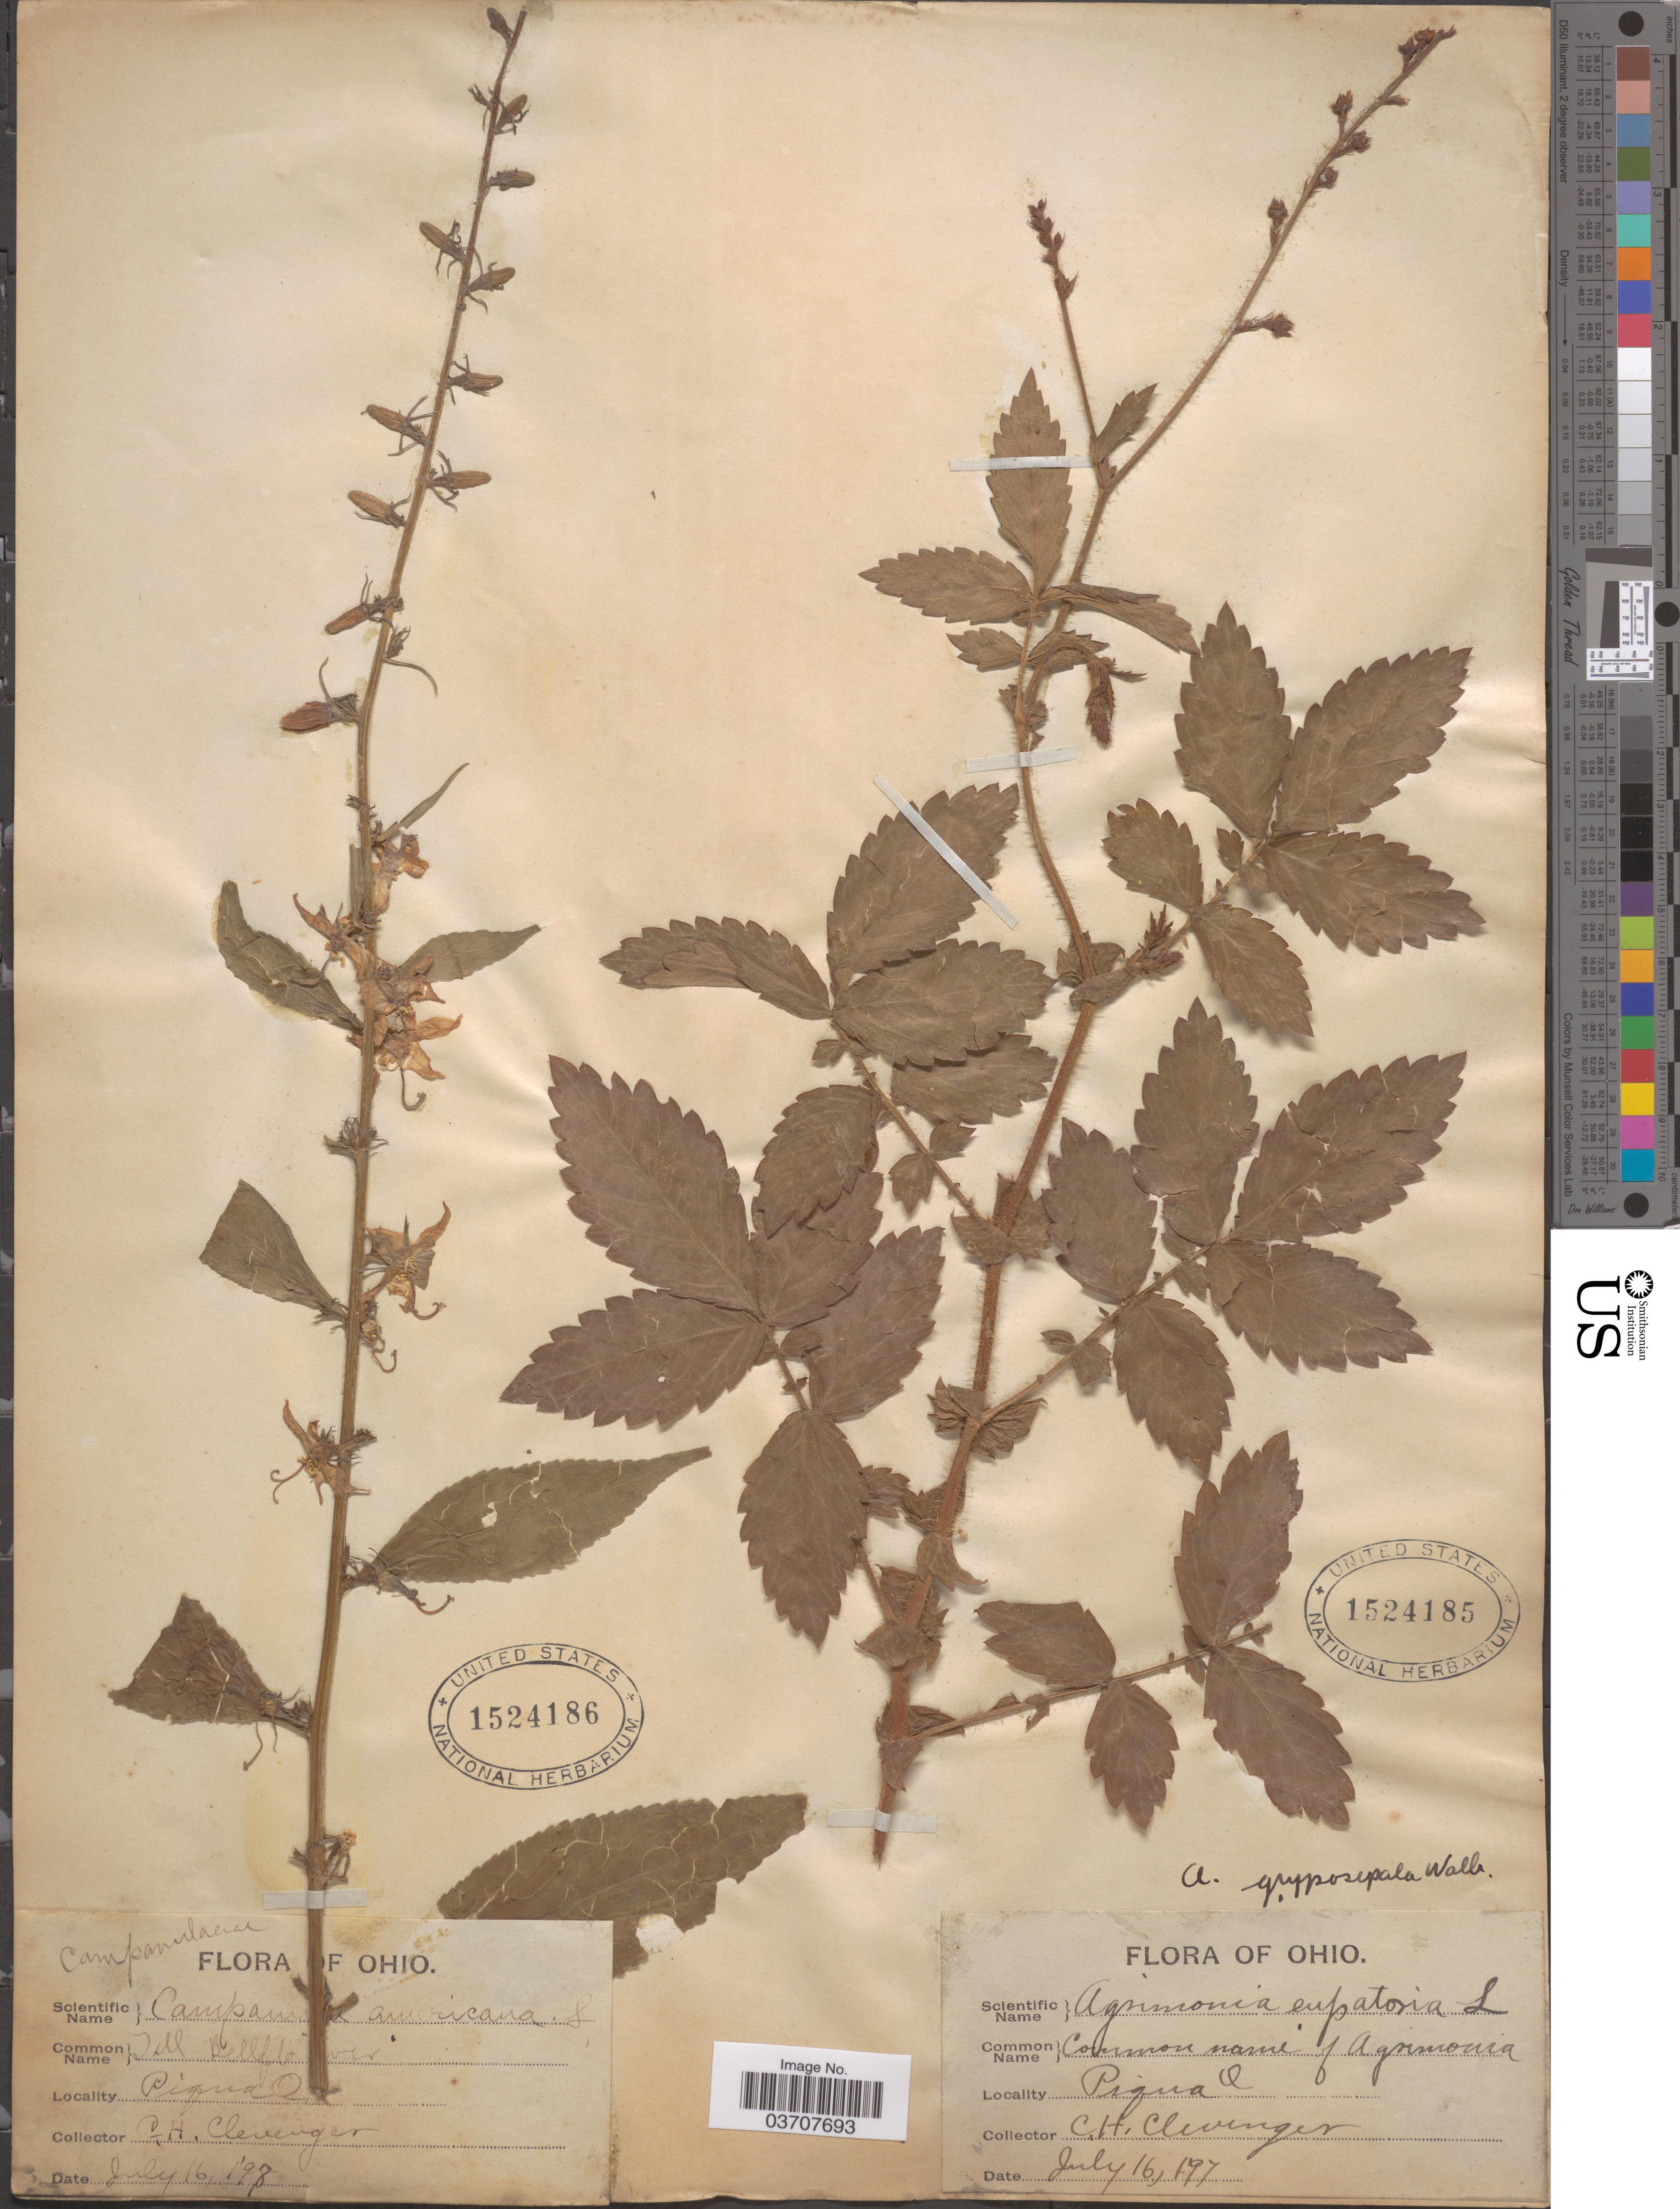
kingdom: Plantae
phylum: Tracheophyta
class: Magnoliopsida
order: Rosales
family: Rosaceae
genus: Agrimonia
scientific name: Agrimonia gryposepala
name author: Wallr.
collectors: C. H. Clevenger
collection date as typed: Transcribed d/m/y: 16/7/97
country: United States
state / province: Ohio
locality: Piqua O.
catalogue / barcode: US 1524185-2